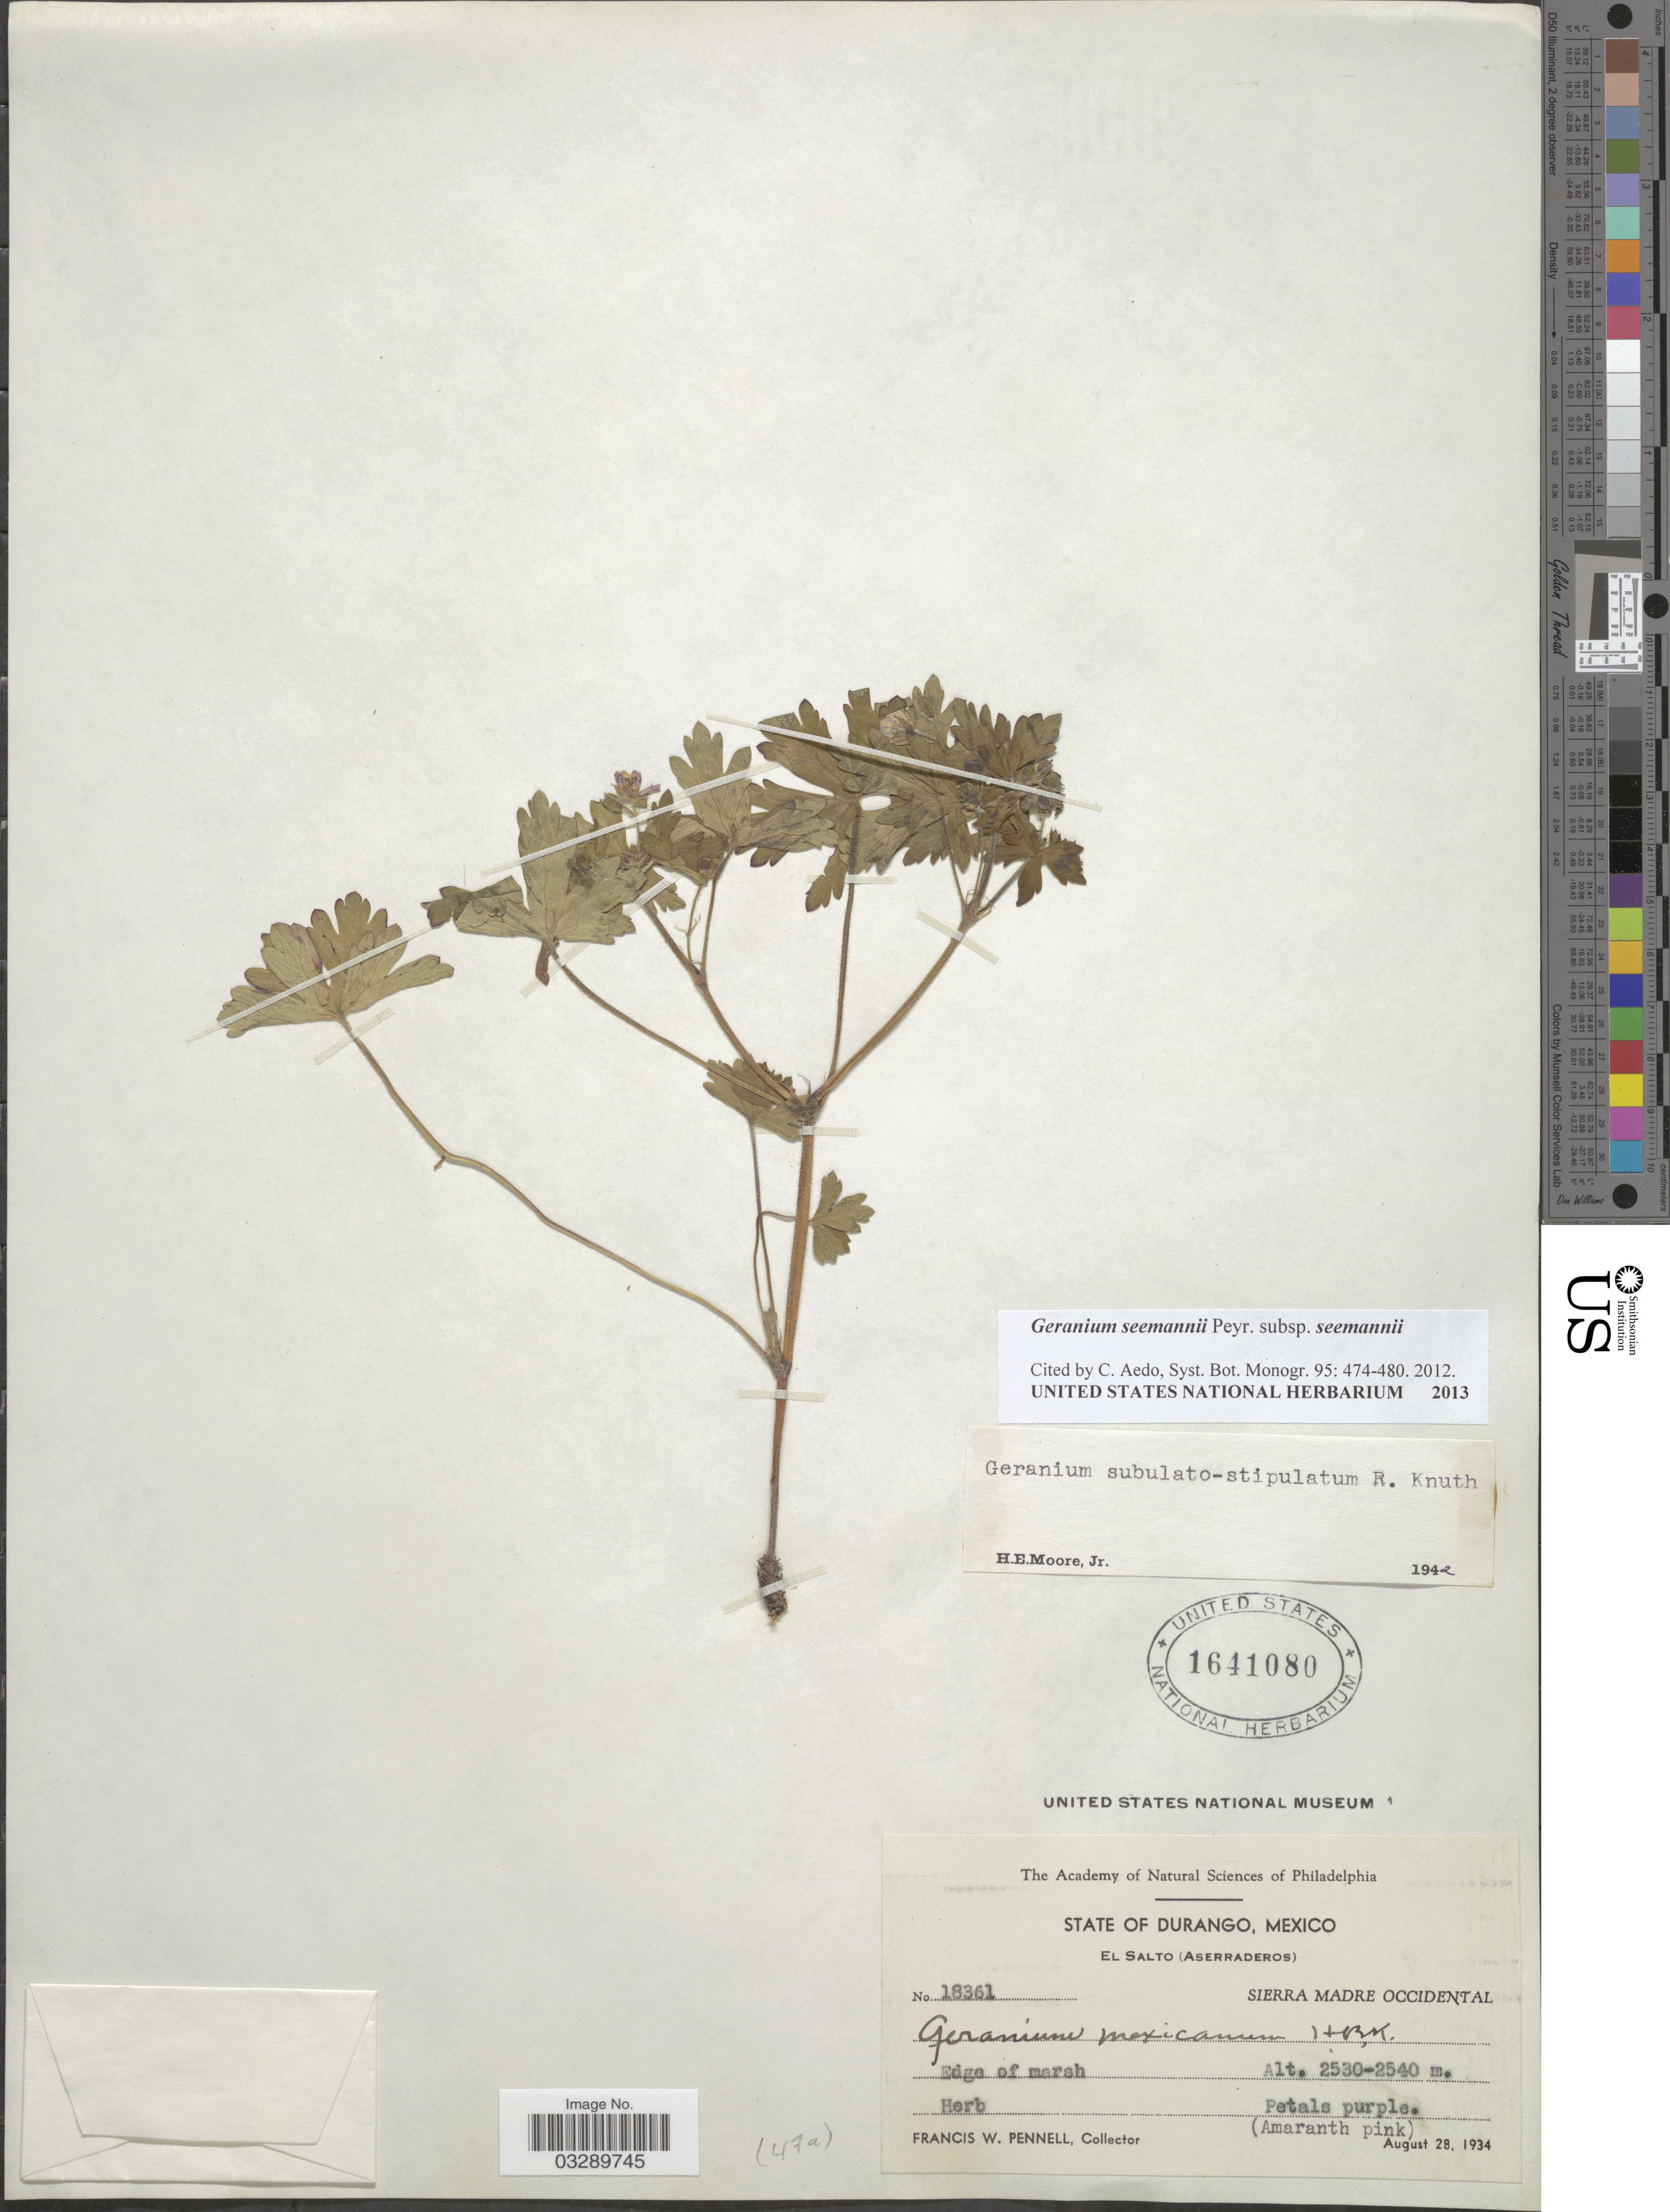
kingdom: Plantae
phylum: Tracheophyta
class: Magnoliopsida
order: Geraniales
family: Geraniaceae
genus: Geranium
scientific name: Geranium seemannii subsp. seemannii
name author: Peyr.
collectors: F. W. Pennell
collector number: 18361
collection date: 1934-08-28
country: Mexico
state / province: Durango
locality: El Salto (Aserraderos) Sierra Madre Occidental.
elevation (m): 2530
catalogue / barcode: US 1641080